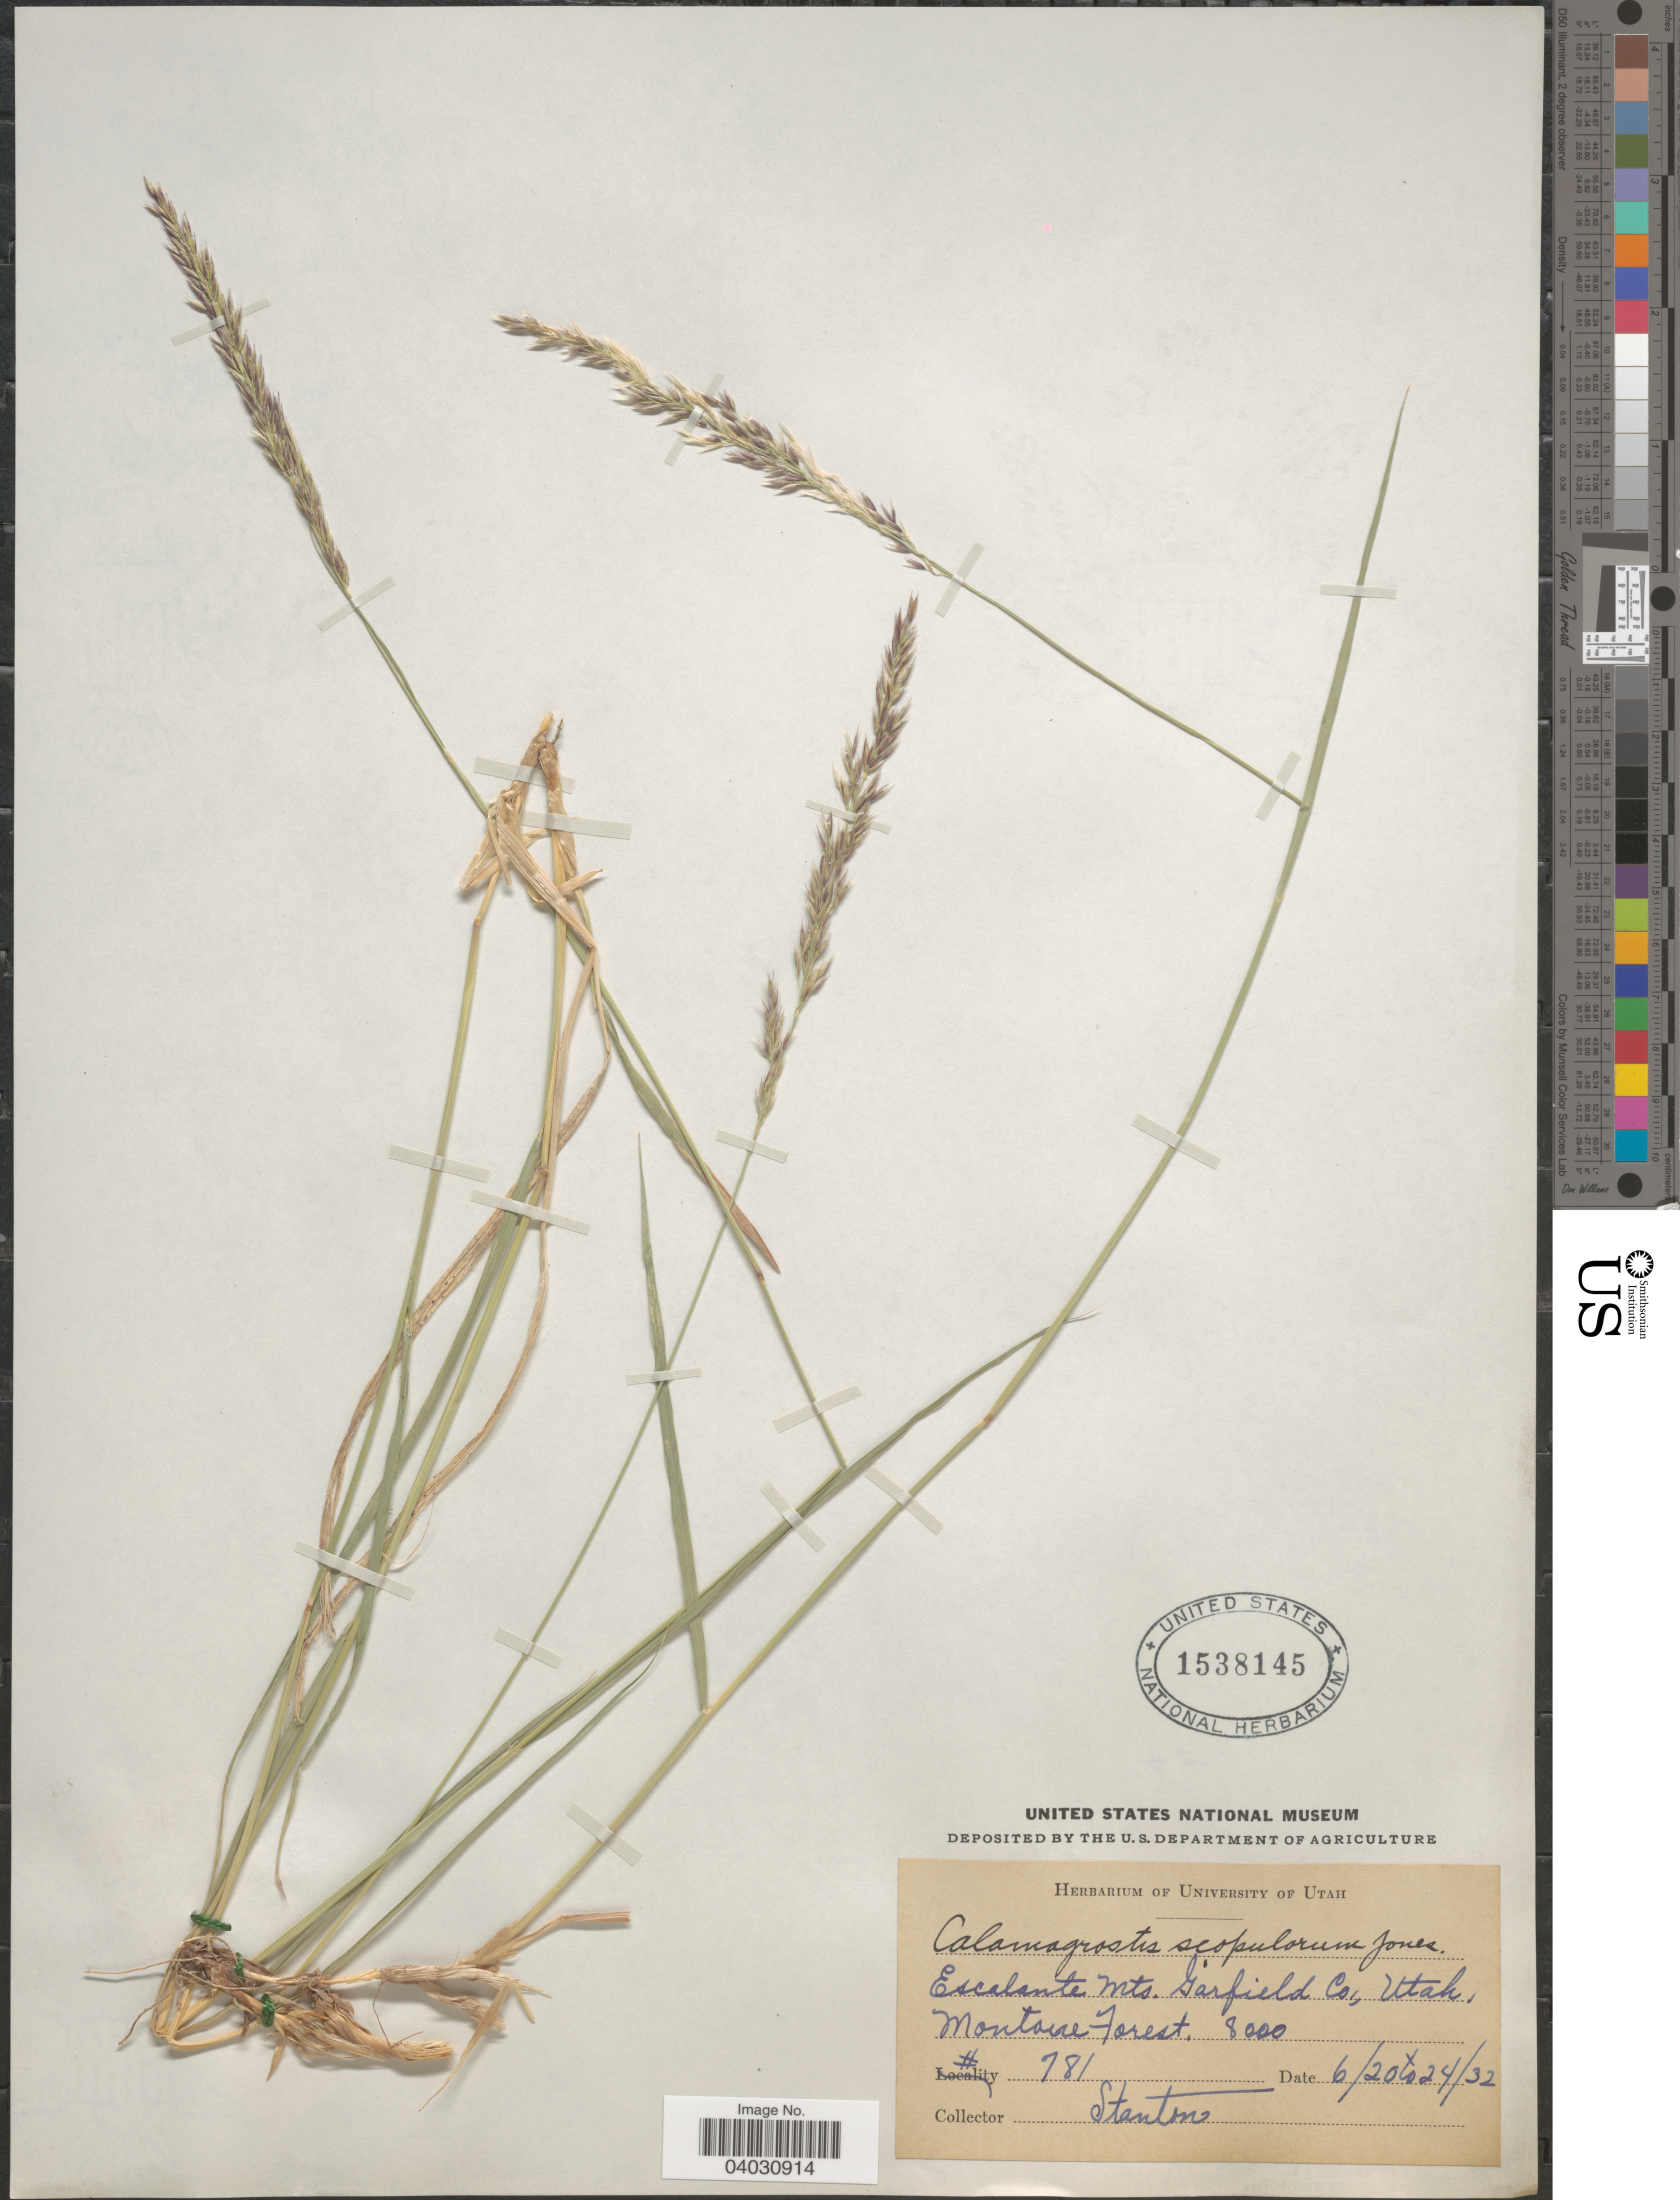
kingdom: Plantae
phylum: Tracheophyta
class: Liliopsida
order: Poales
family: Poaceae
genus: Calamagrostis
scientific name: Calamagrostis scopulorum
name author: M.E. Jones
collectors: E. M. Stanton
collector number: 781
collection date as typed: Transcribed d/m/y: 20/6/32 to 24/6/32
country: United States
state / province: Utah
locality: Escalante Mts. Garfield Co., Utah, Montaine Forest.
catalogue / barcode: US 1538145